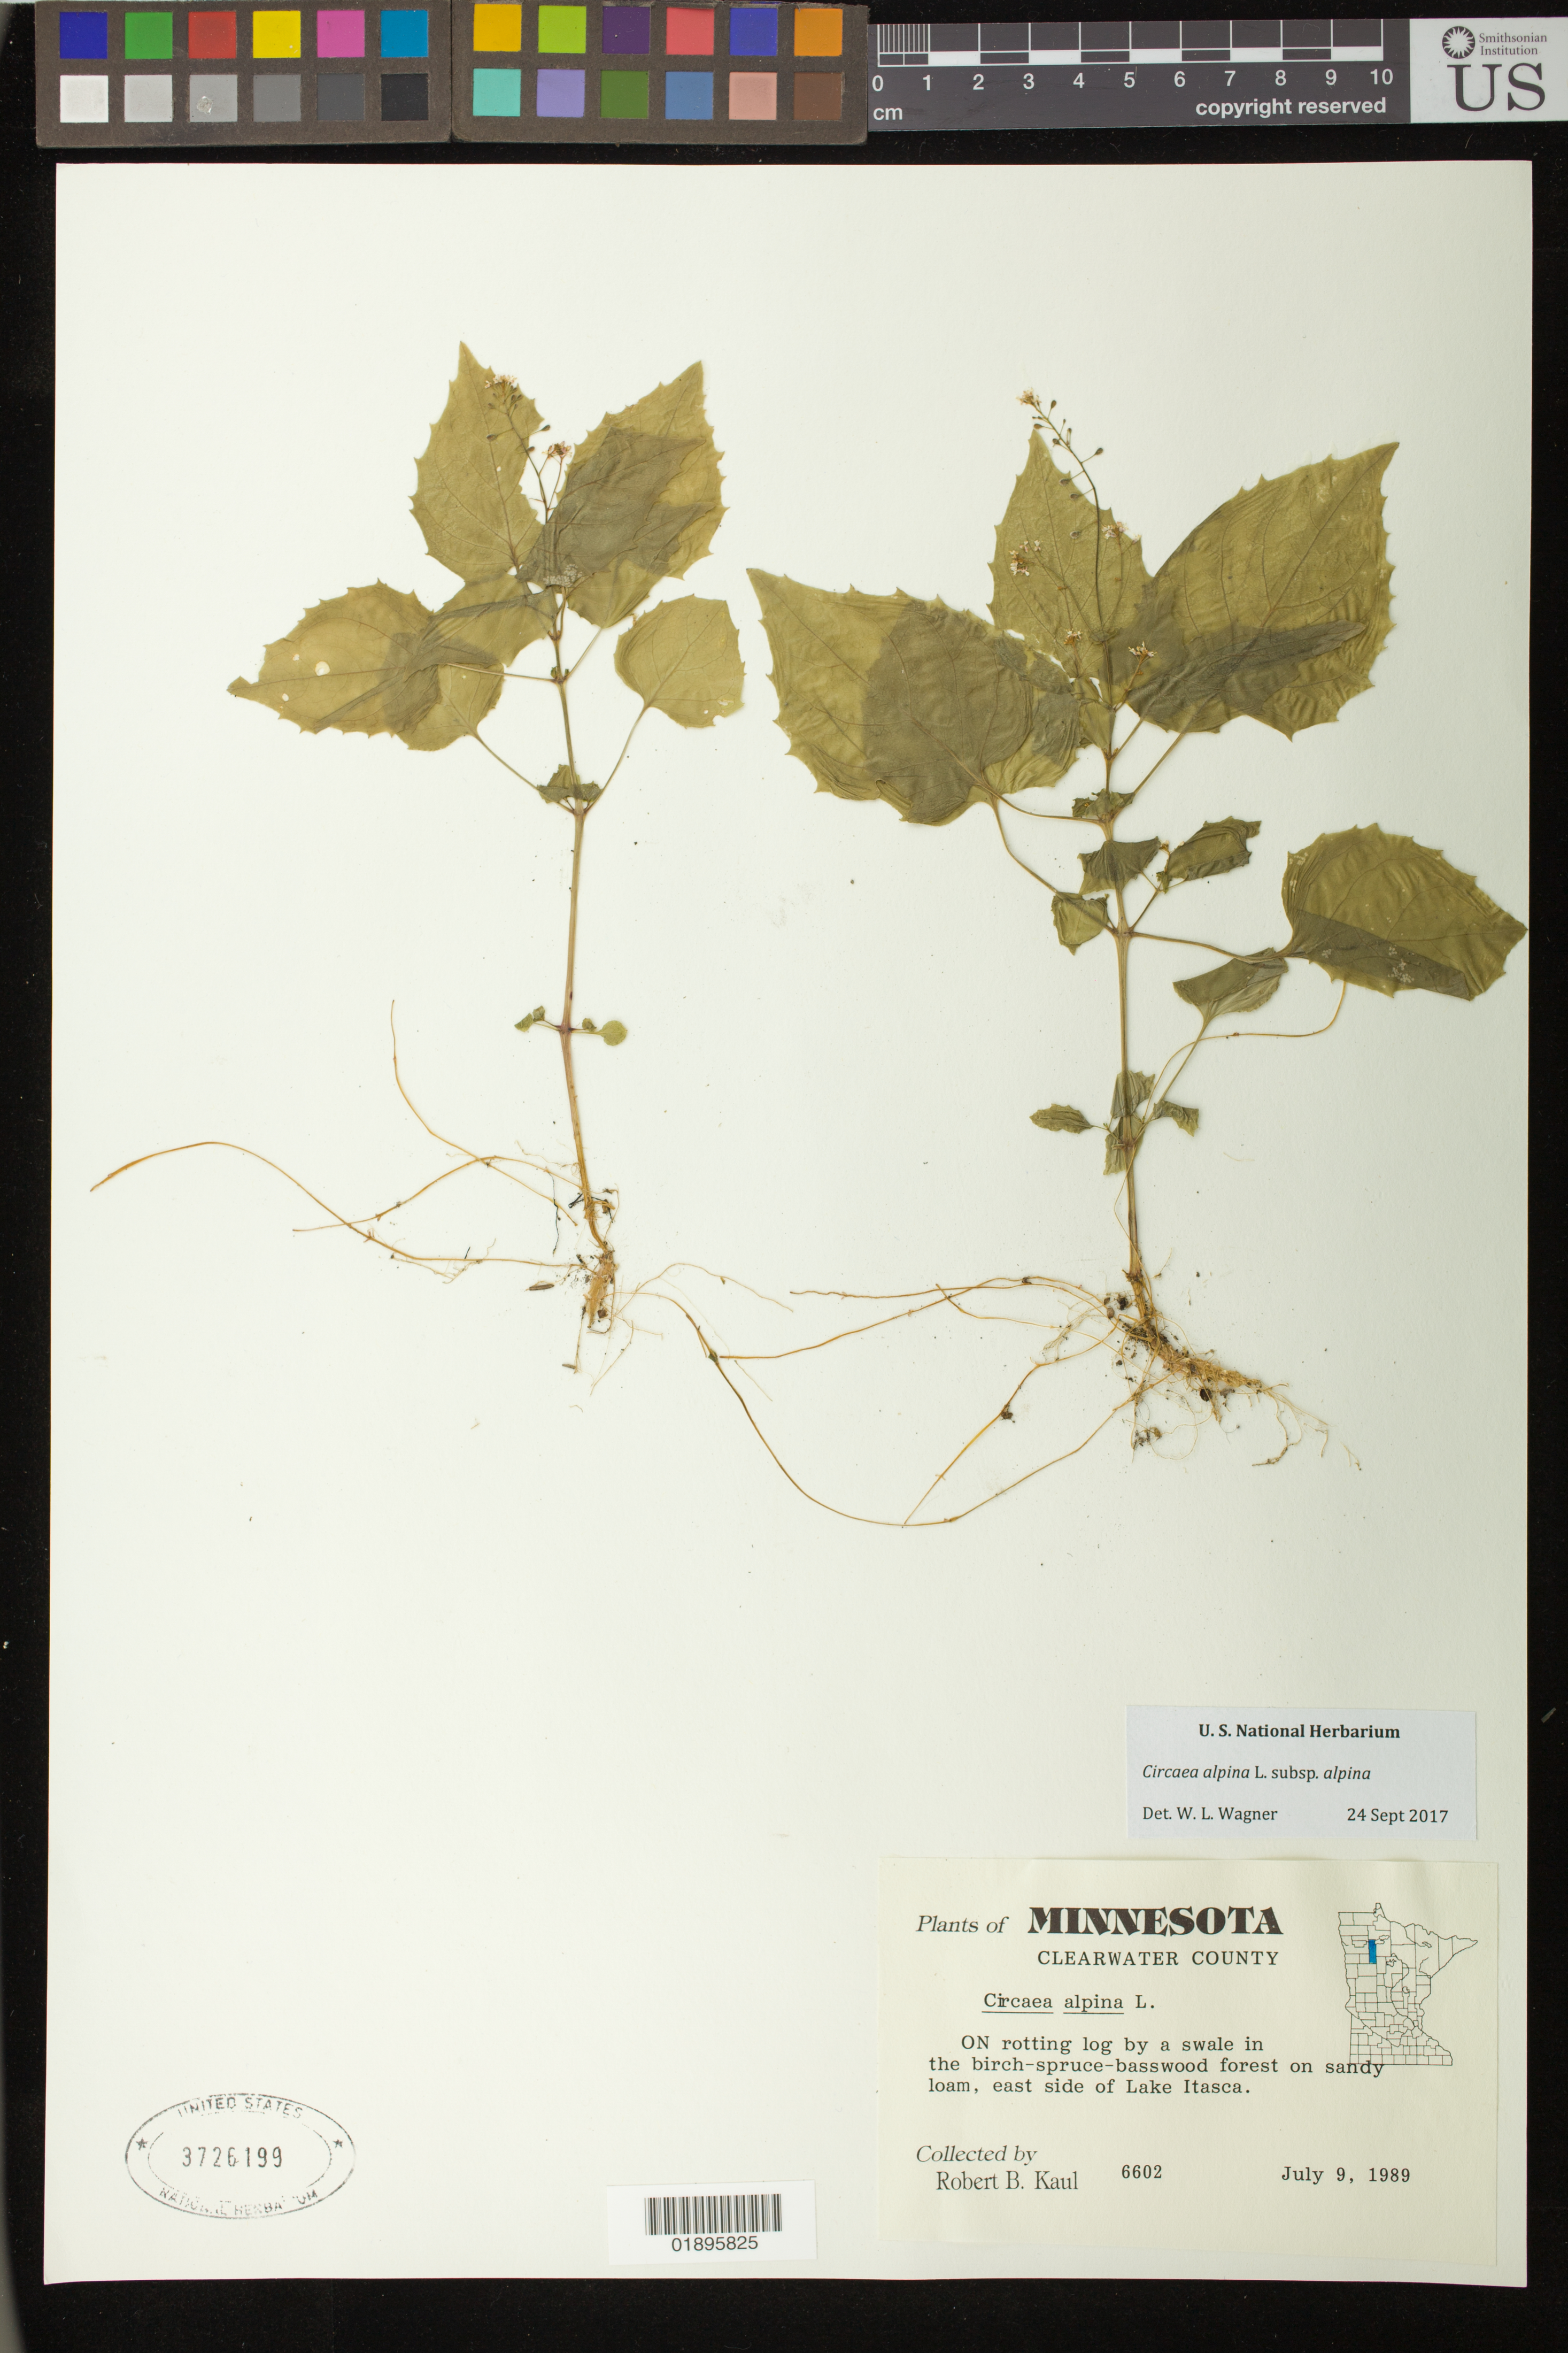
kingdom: Plantae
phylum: Tracheophyta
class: Magnoliopsida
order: Myrtales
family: Onagraceae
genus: Circaea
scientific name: Circaea alpina subsp. alpina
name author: L.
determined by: Wagner, W. L., (BOT), Smithsonian Institution - National Museum of Natural History (UNITED STATES)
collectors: R. Kaul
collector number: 6602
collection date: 1989-07-09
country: United States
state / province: Minnesota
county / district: Clearwater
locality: Swale in forest on east side of Lake Itasca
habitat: Rotting log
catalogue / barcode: US 3726199